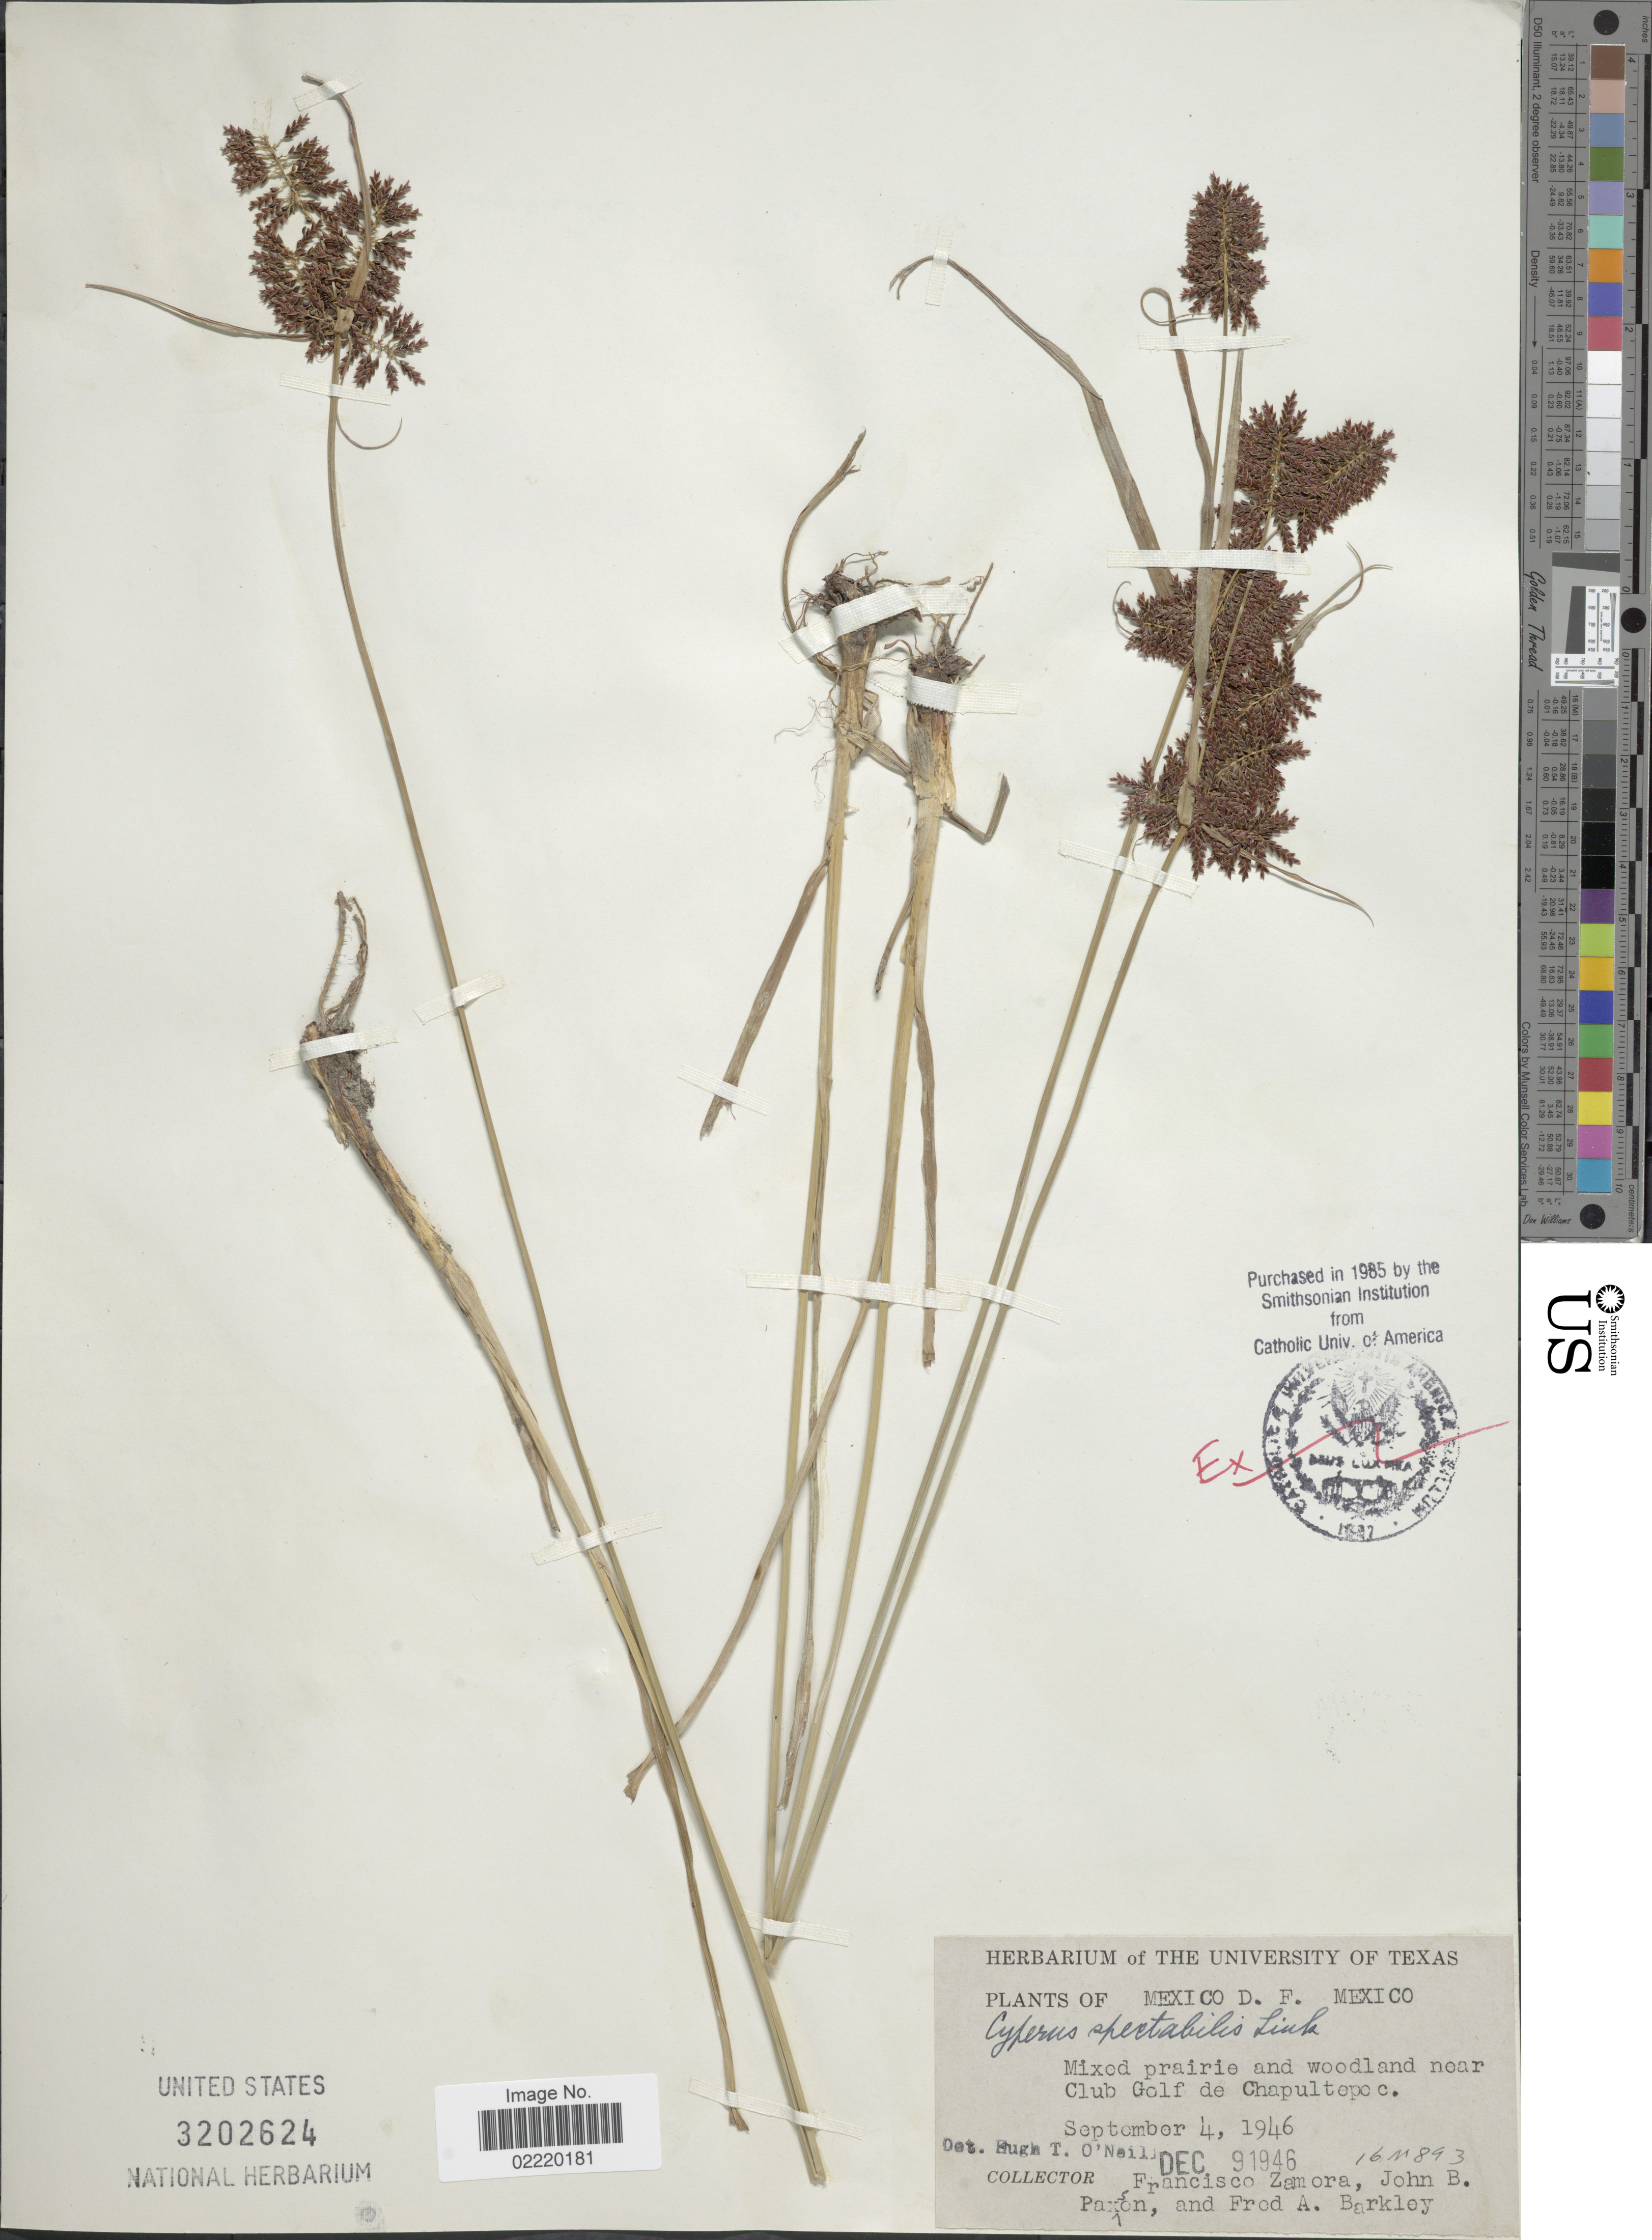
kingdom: Plantae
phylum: Tracheophyta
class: Liliopsida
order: Poales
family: Cyperaceae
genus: Cyperus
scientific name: Cyperus spectabilis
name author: Link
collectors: F. Zamora, J. B. Paxson & F. A. Barkley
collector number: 16M893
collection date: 1946-09-04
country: Mexico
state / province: Distrito Federal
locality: Mixed prairie and woodland near Club Golf de Chapultepec.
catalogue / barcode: US 3202624